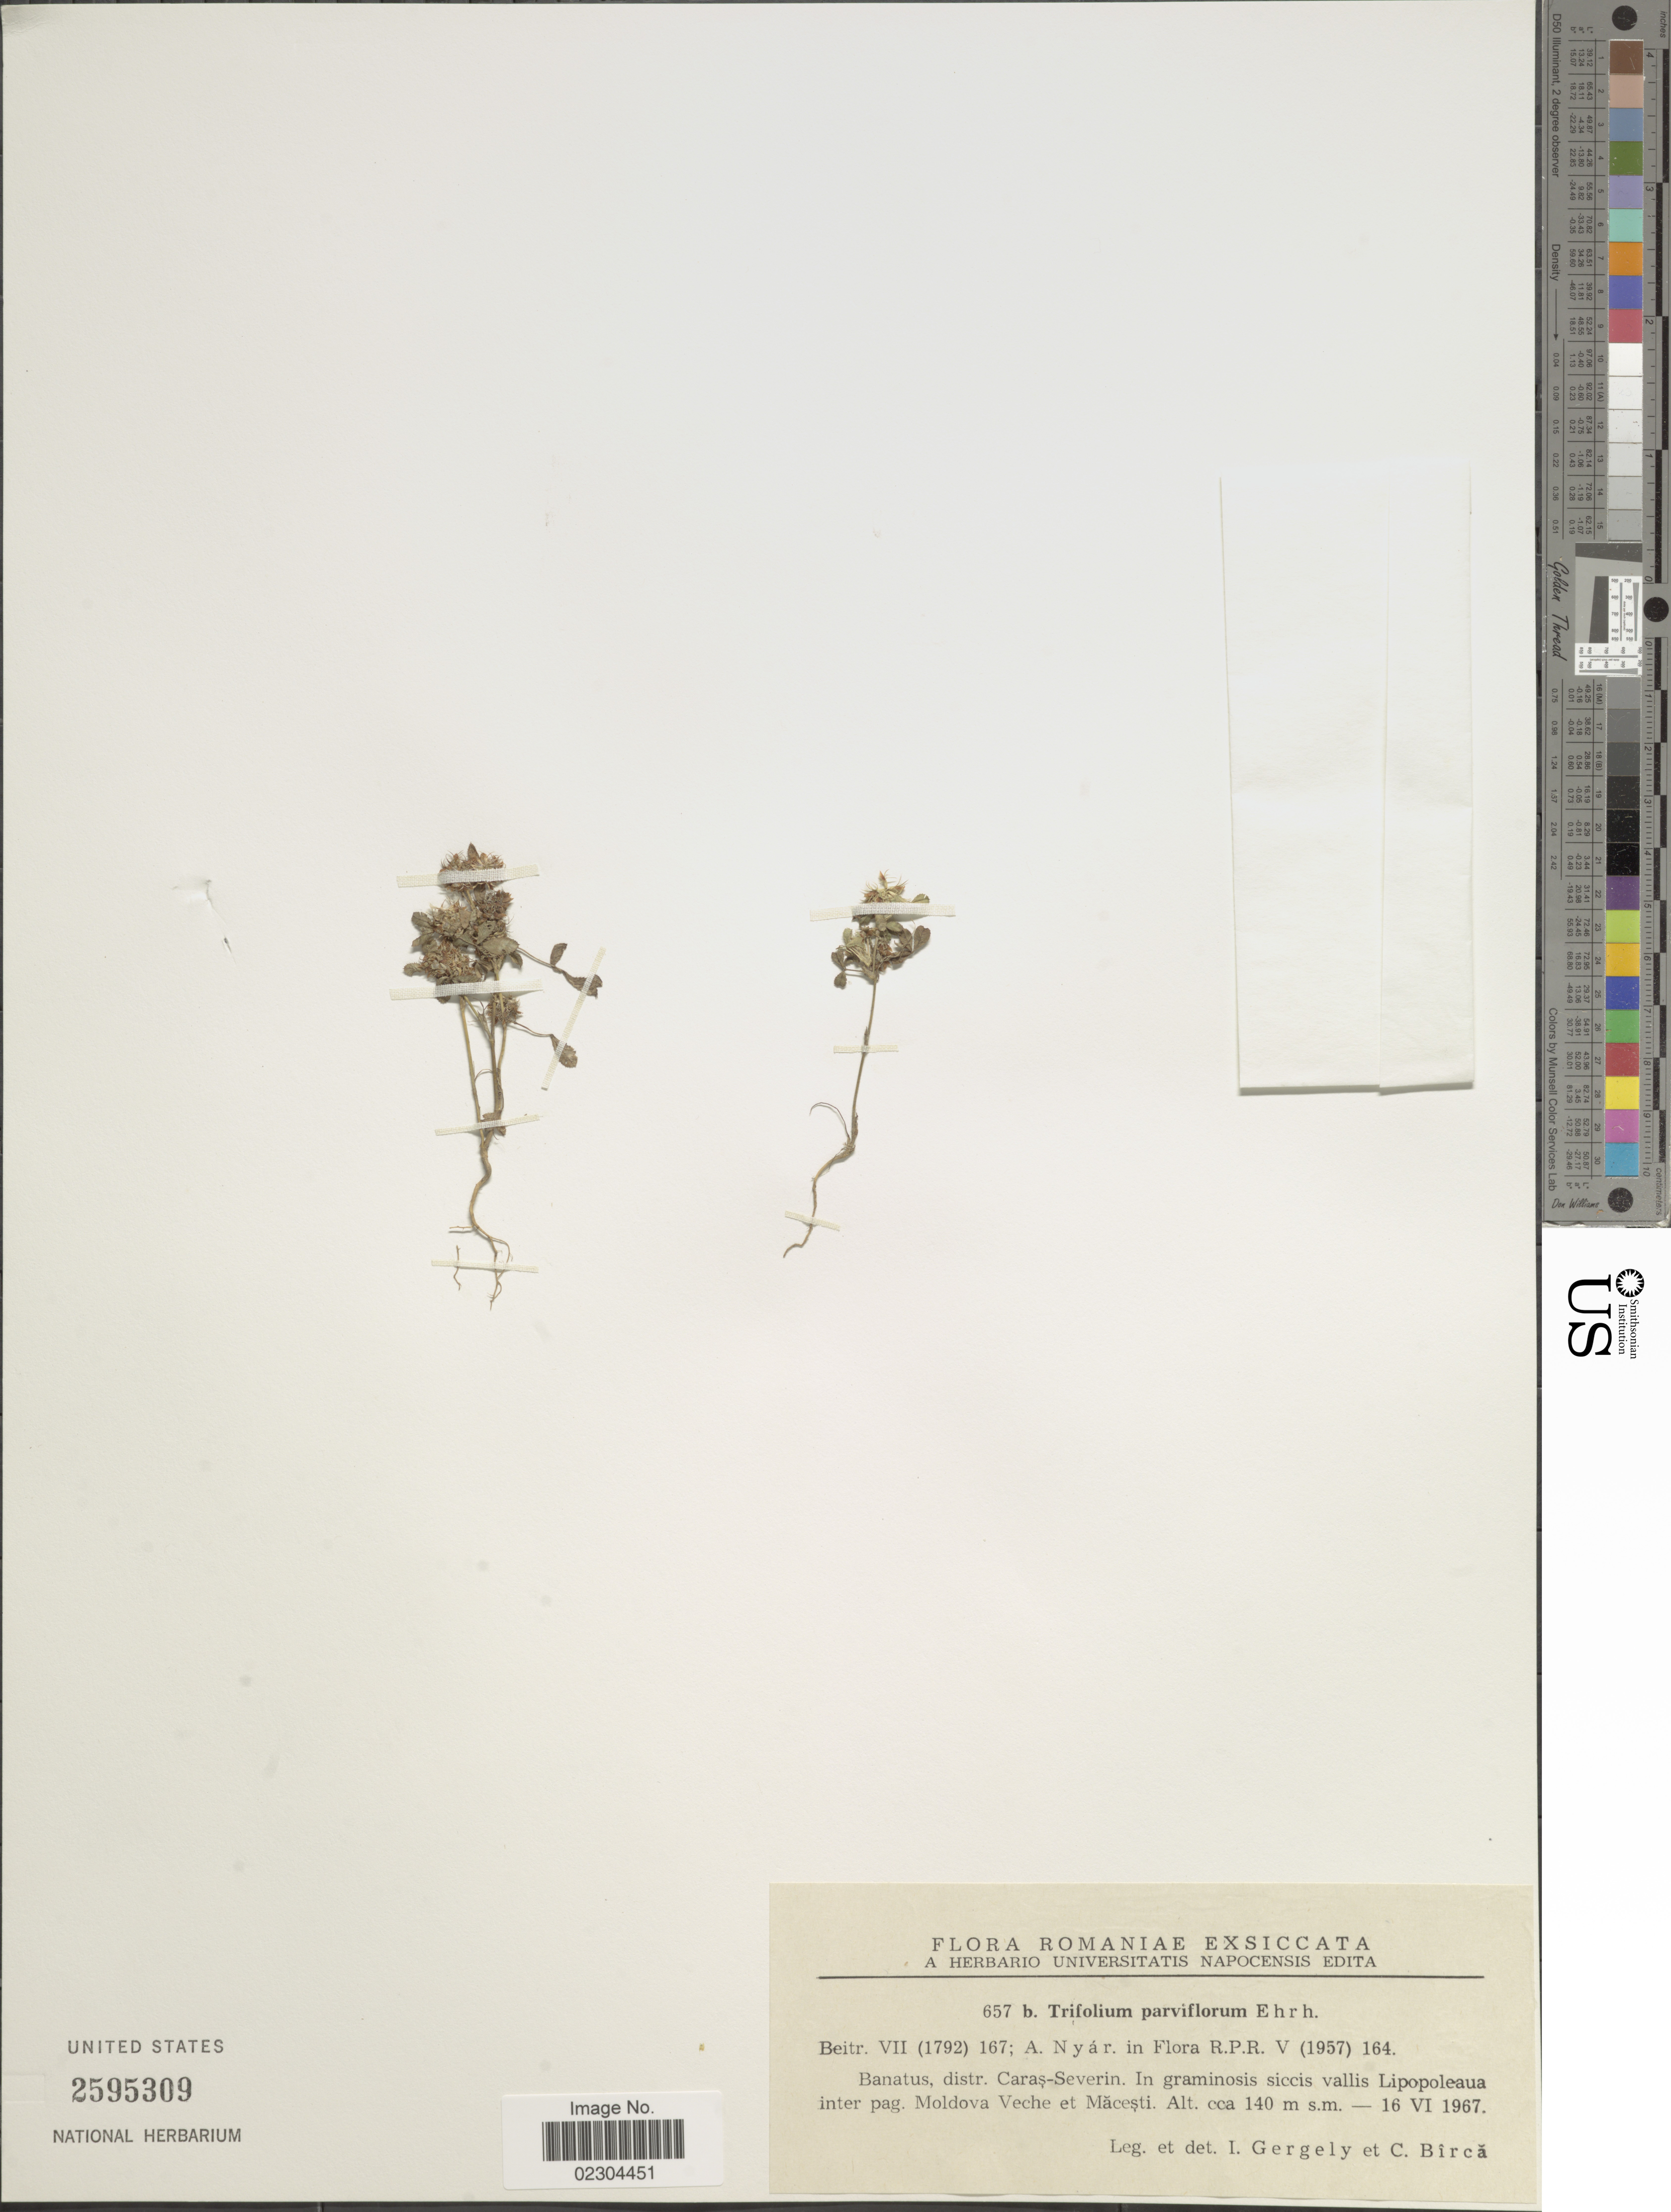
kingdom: Plantae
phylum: Tracheophyta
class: Magnoliopsida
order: Fabales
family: Fabaceae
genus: Trifolium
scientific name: Trifolium parviflorum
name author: Ehrh.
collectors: I. Gergely & C. Bîrca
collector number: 657b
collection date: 1967-06-16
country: Romania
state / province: Caras-Severin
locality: Banatus. inte rpag Moldoa Veche et Macesti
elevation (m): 140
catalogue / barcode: US 2595309